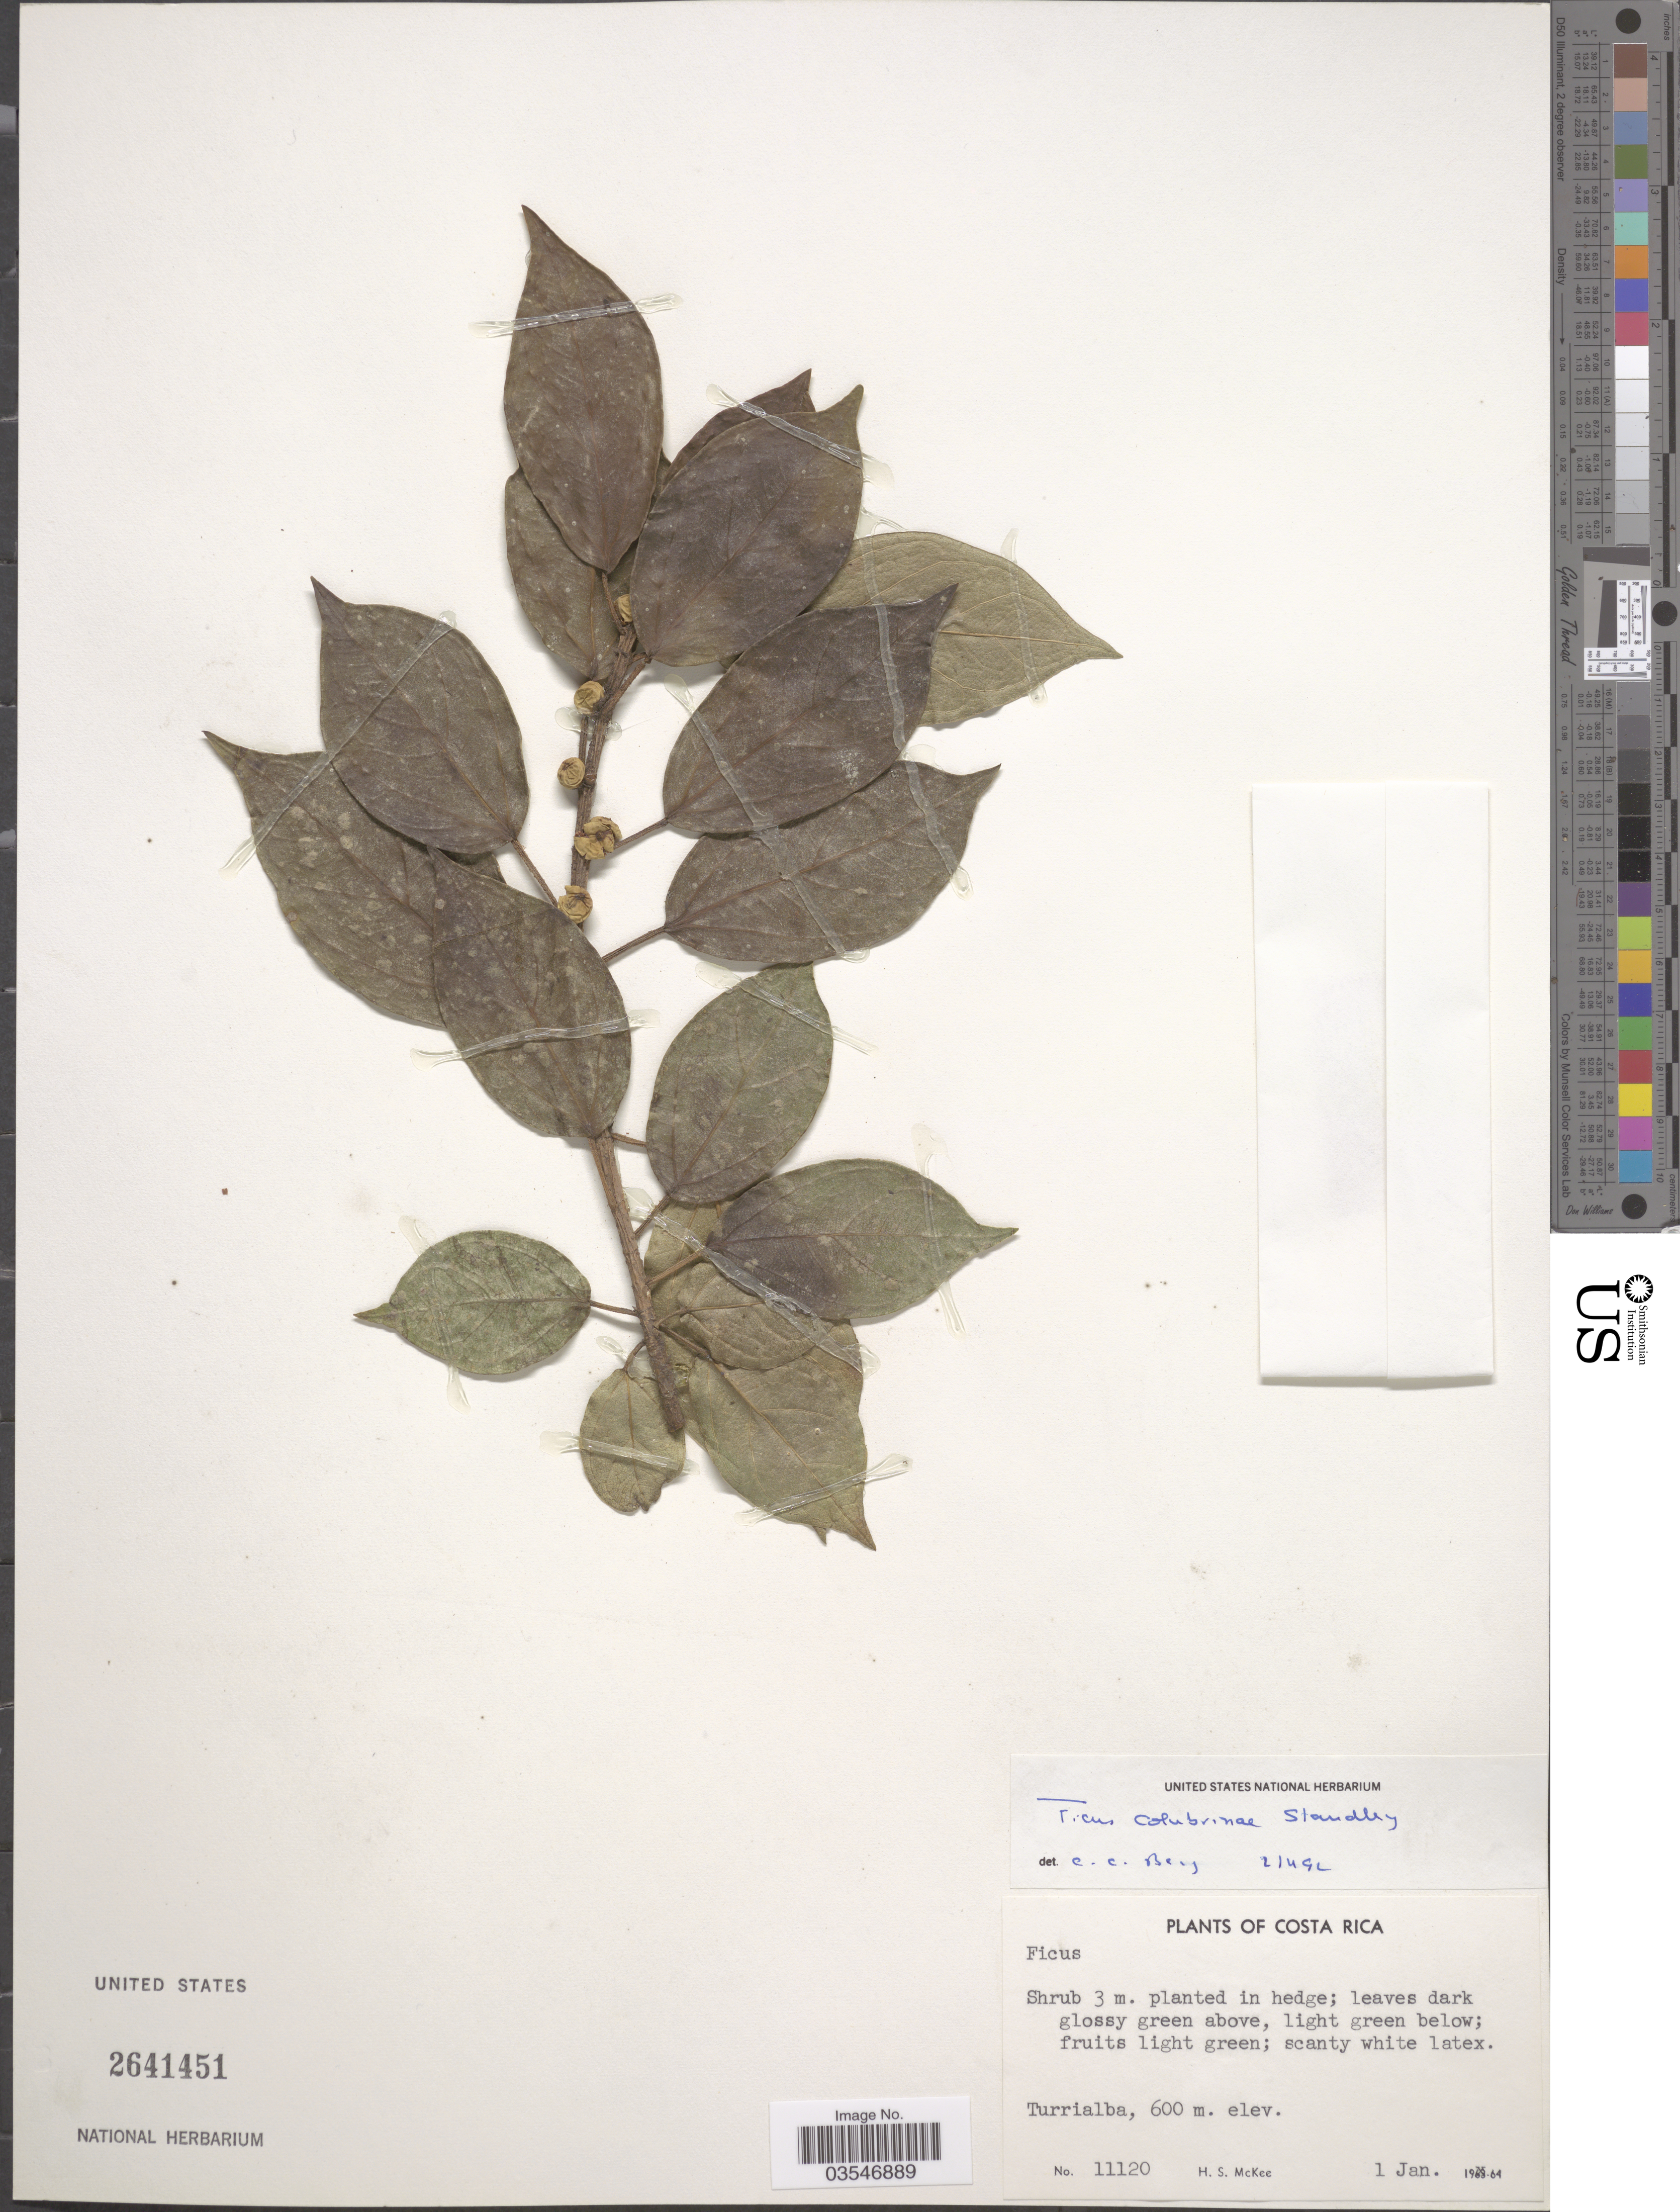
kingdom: Plantae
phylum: Tracheophyta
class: Magnoliopsida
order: Rosales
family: Moraceae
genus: Ficus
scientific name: Ficus colubrinae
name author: Standl.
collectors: H. S. McKee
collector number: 11120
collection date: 1964-01-01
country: Costa Rica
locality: Turrialba.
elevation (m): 600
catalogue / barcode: US 2641451